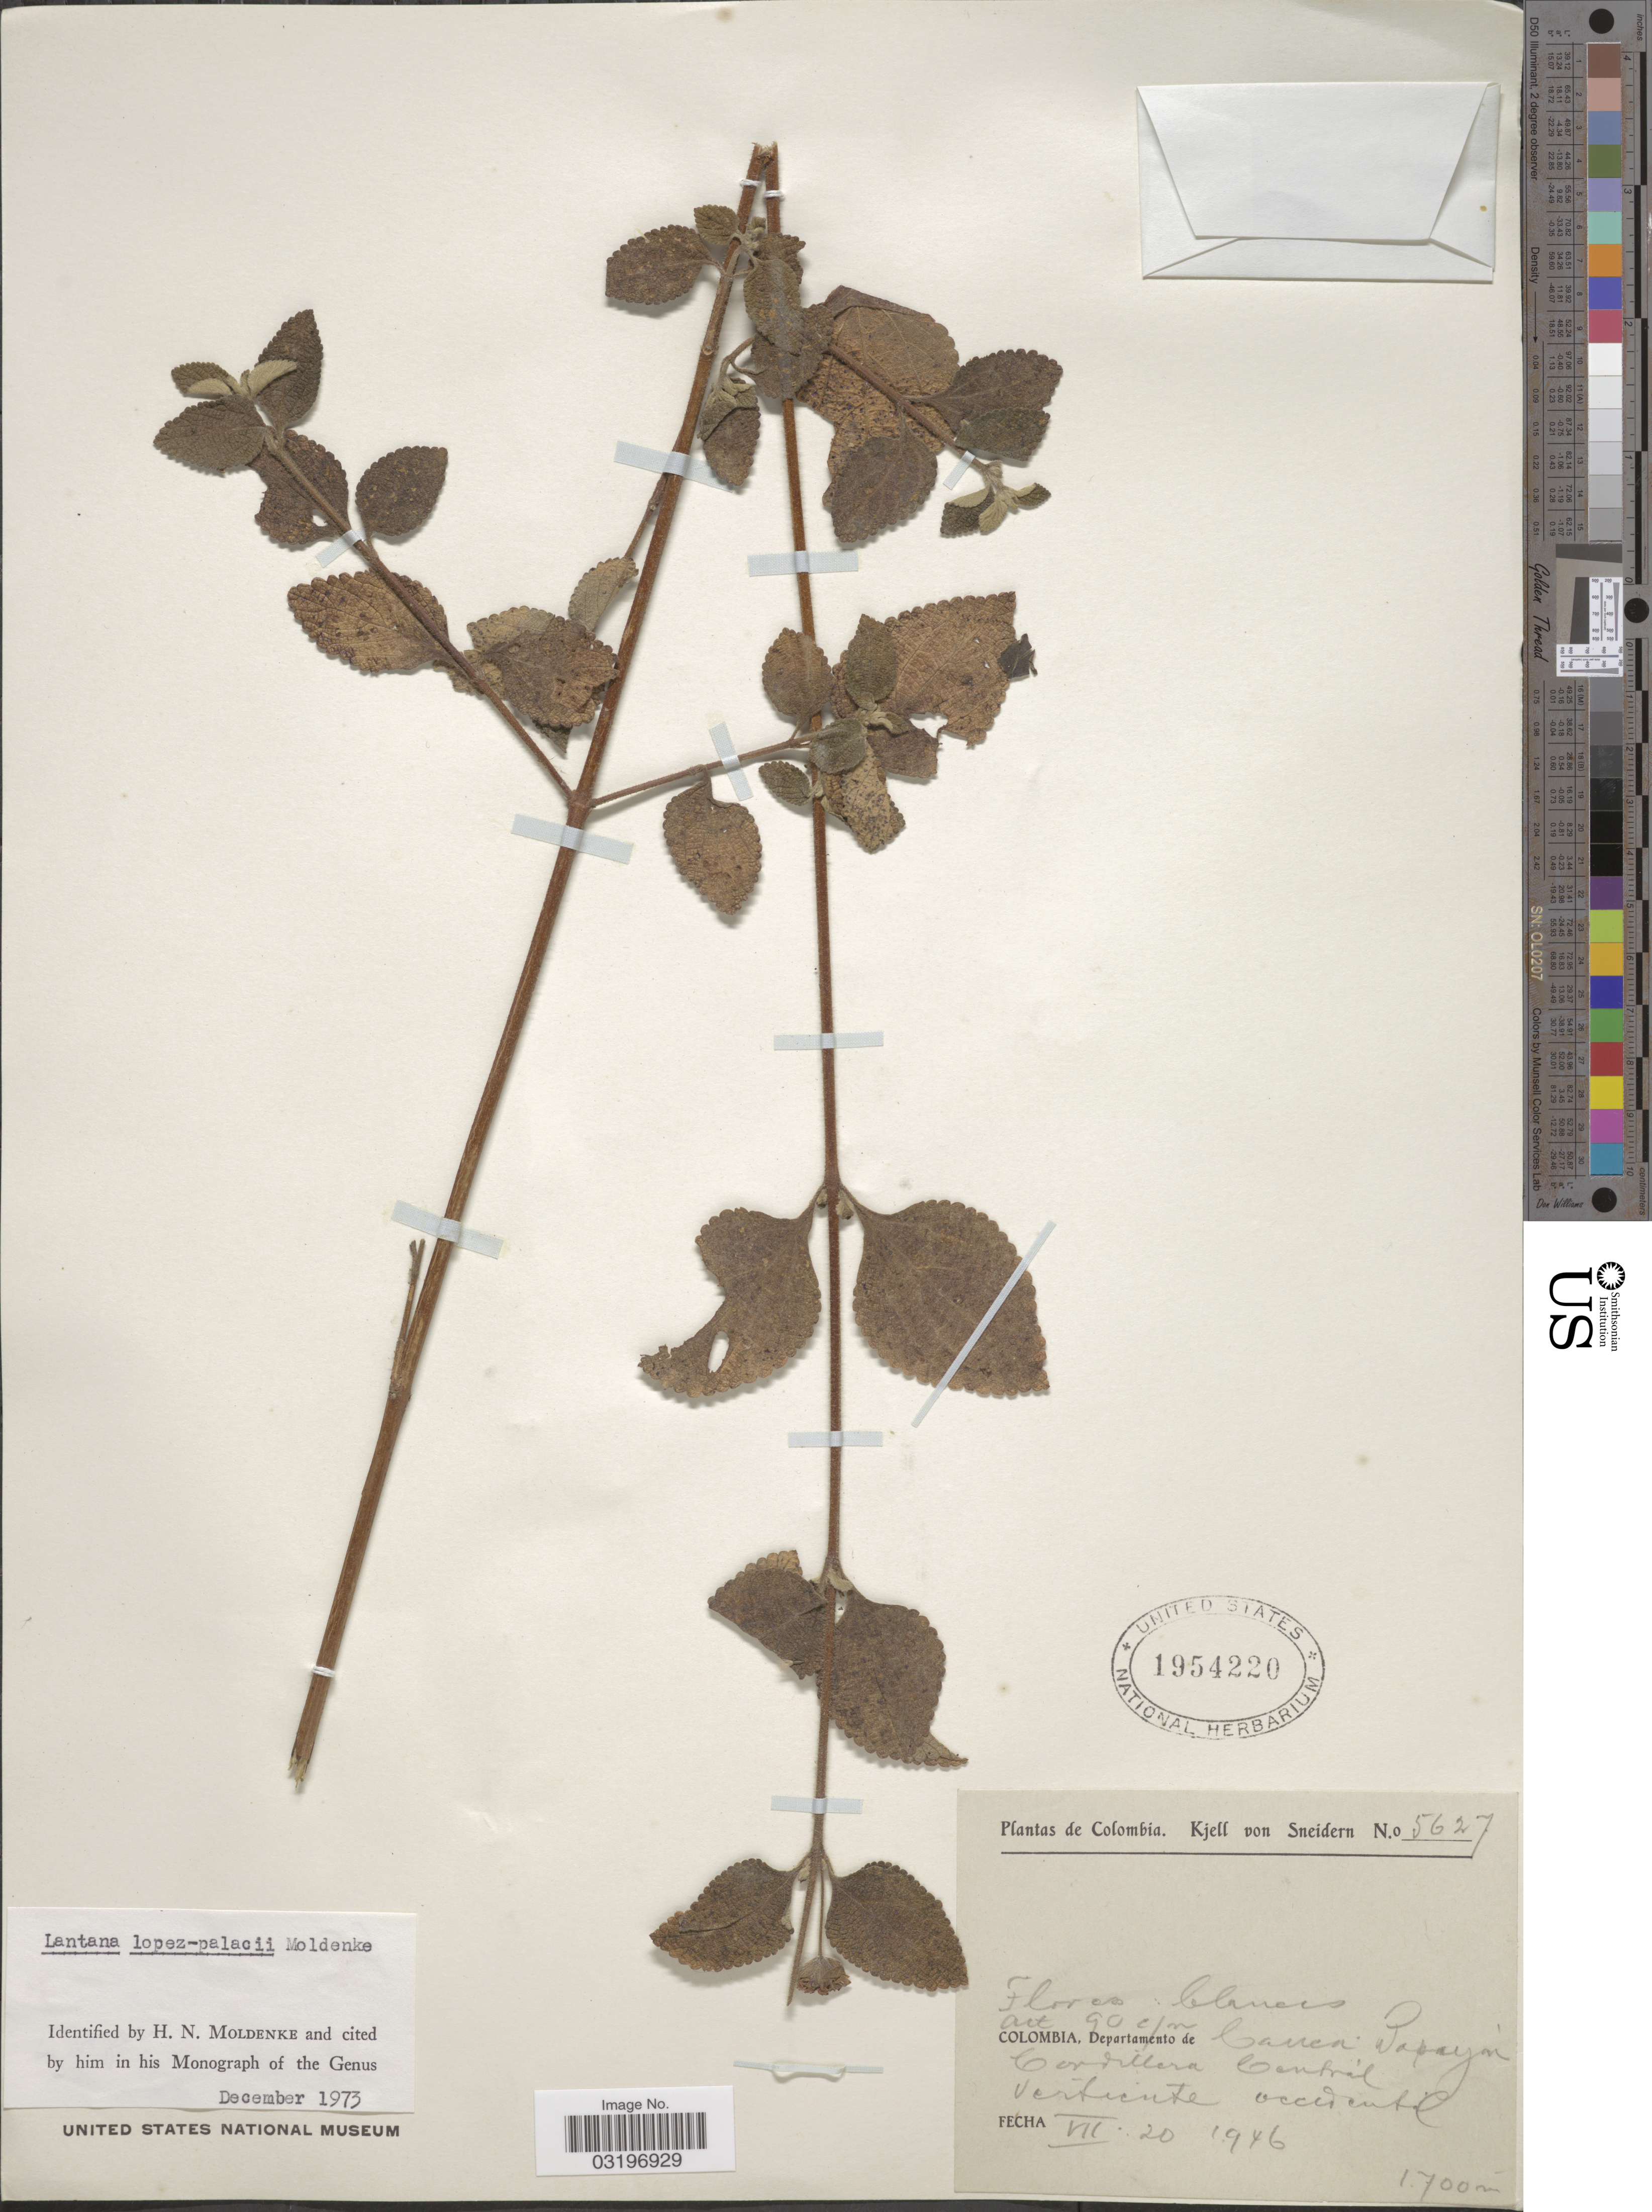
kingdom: Plantae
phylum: Tracheophyta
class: Magnoliopsida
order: Lamiales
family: Verbenaceae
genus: Lantana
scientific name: Lantana lopez-palacii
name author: Moldenke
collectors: K. von Sneidern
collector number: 5627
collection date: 1946-07-20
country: Colombia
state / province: Cauca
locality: Departamento de Cauca. Popayán. Cordillera Centrál. Vertiente occidental.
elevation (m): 1700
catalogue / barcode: US 1954220